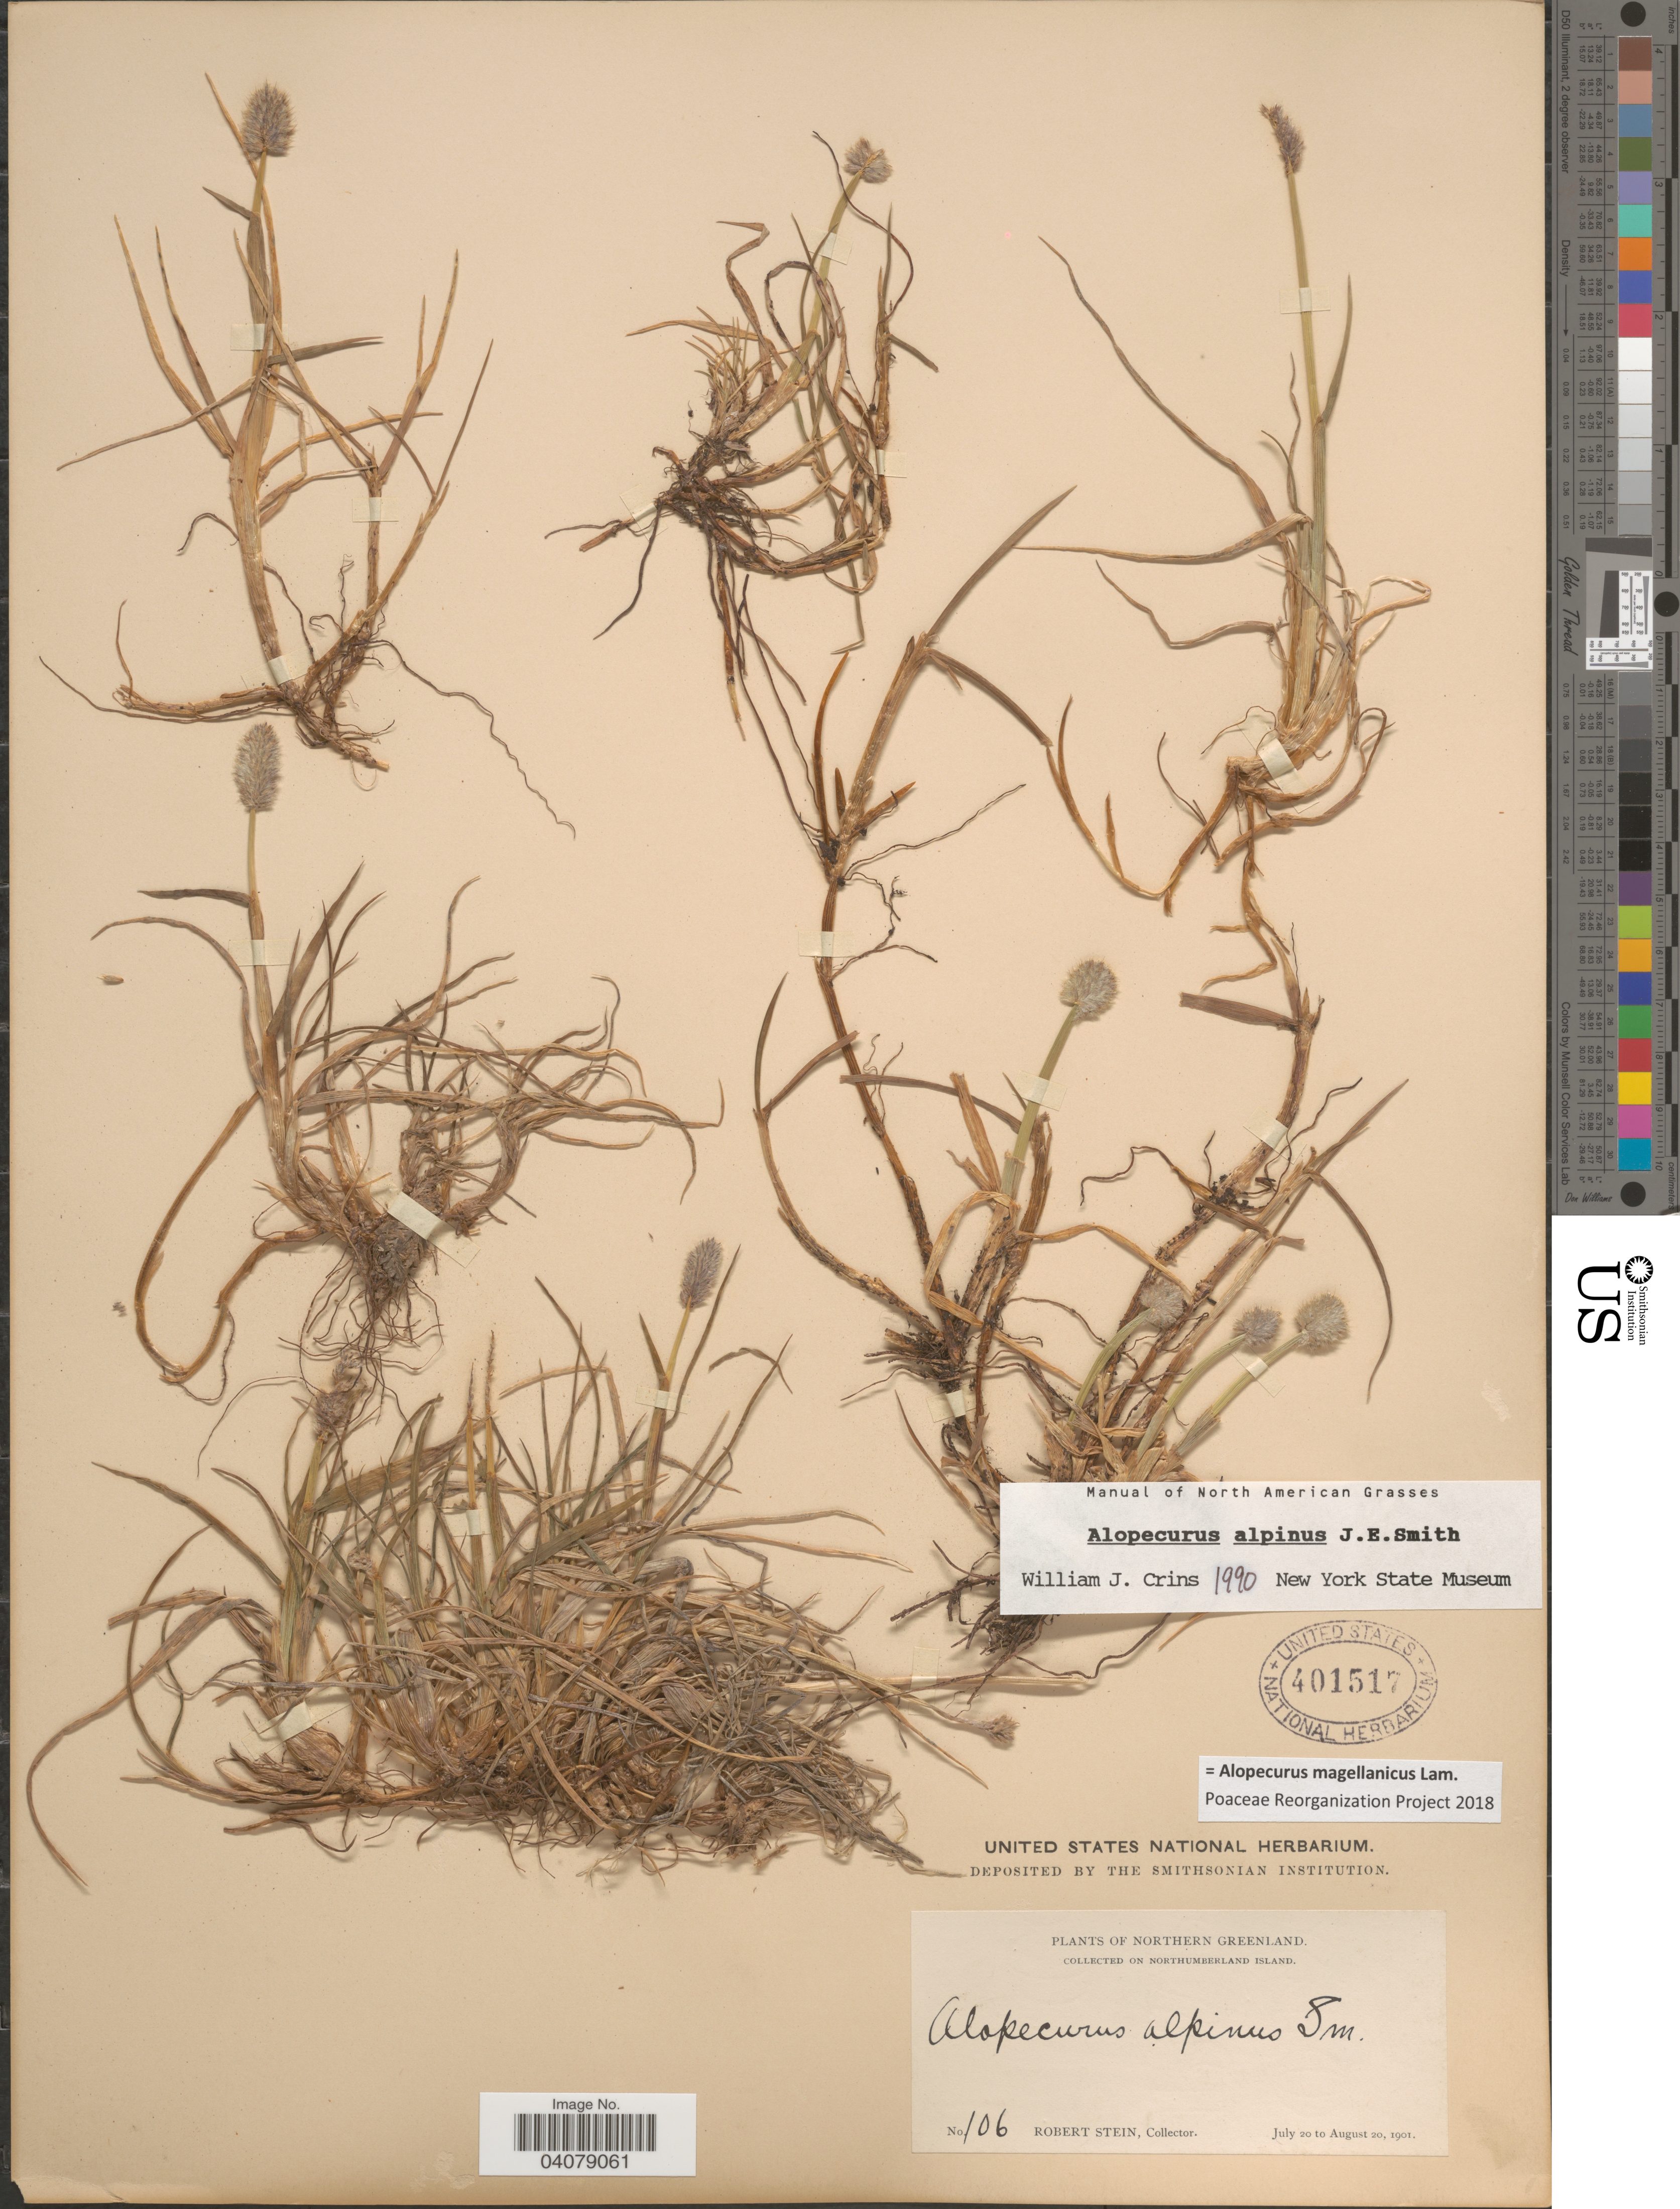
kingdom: Plantae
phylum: Tracheophyta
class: Liliopsida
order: Poales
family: Poaceae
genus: Alopecurus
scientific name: Alopecurus magellanicus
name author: Lam.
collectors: R. Stein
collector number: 106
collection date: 1901-07-20/1901-08-20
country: Greenland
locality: Northern Greenland. On Northumberland Island.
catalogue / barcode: US 401517